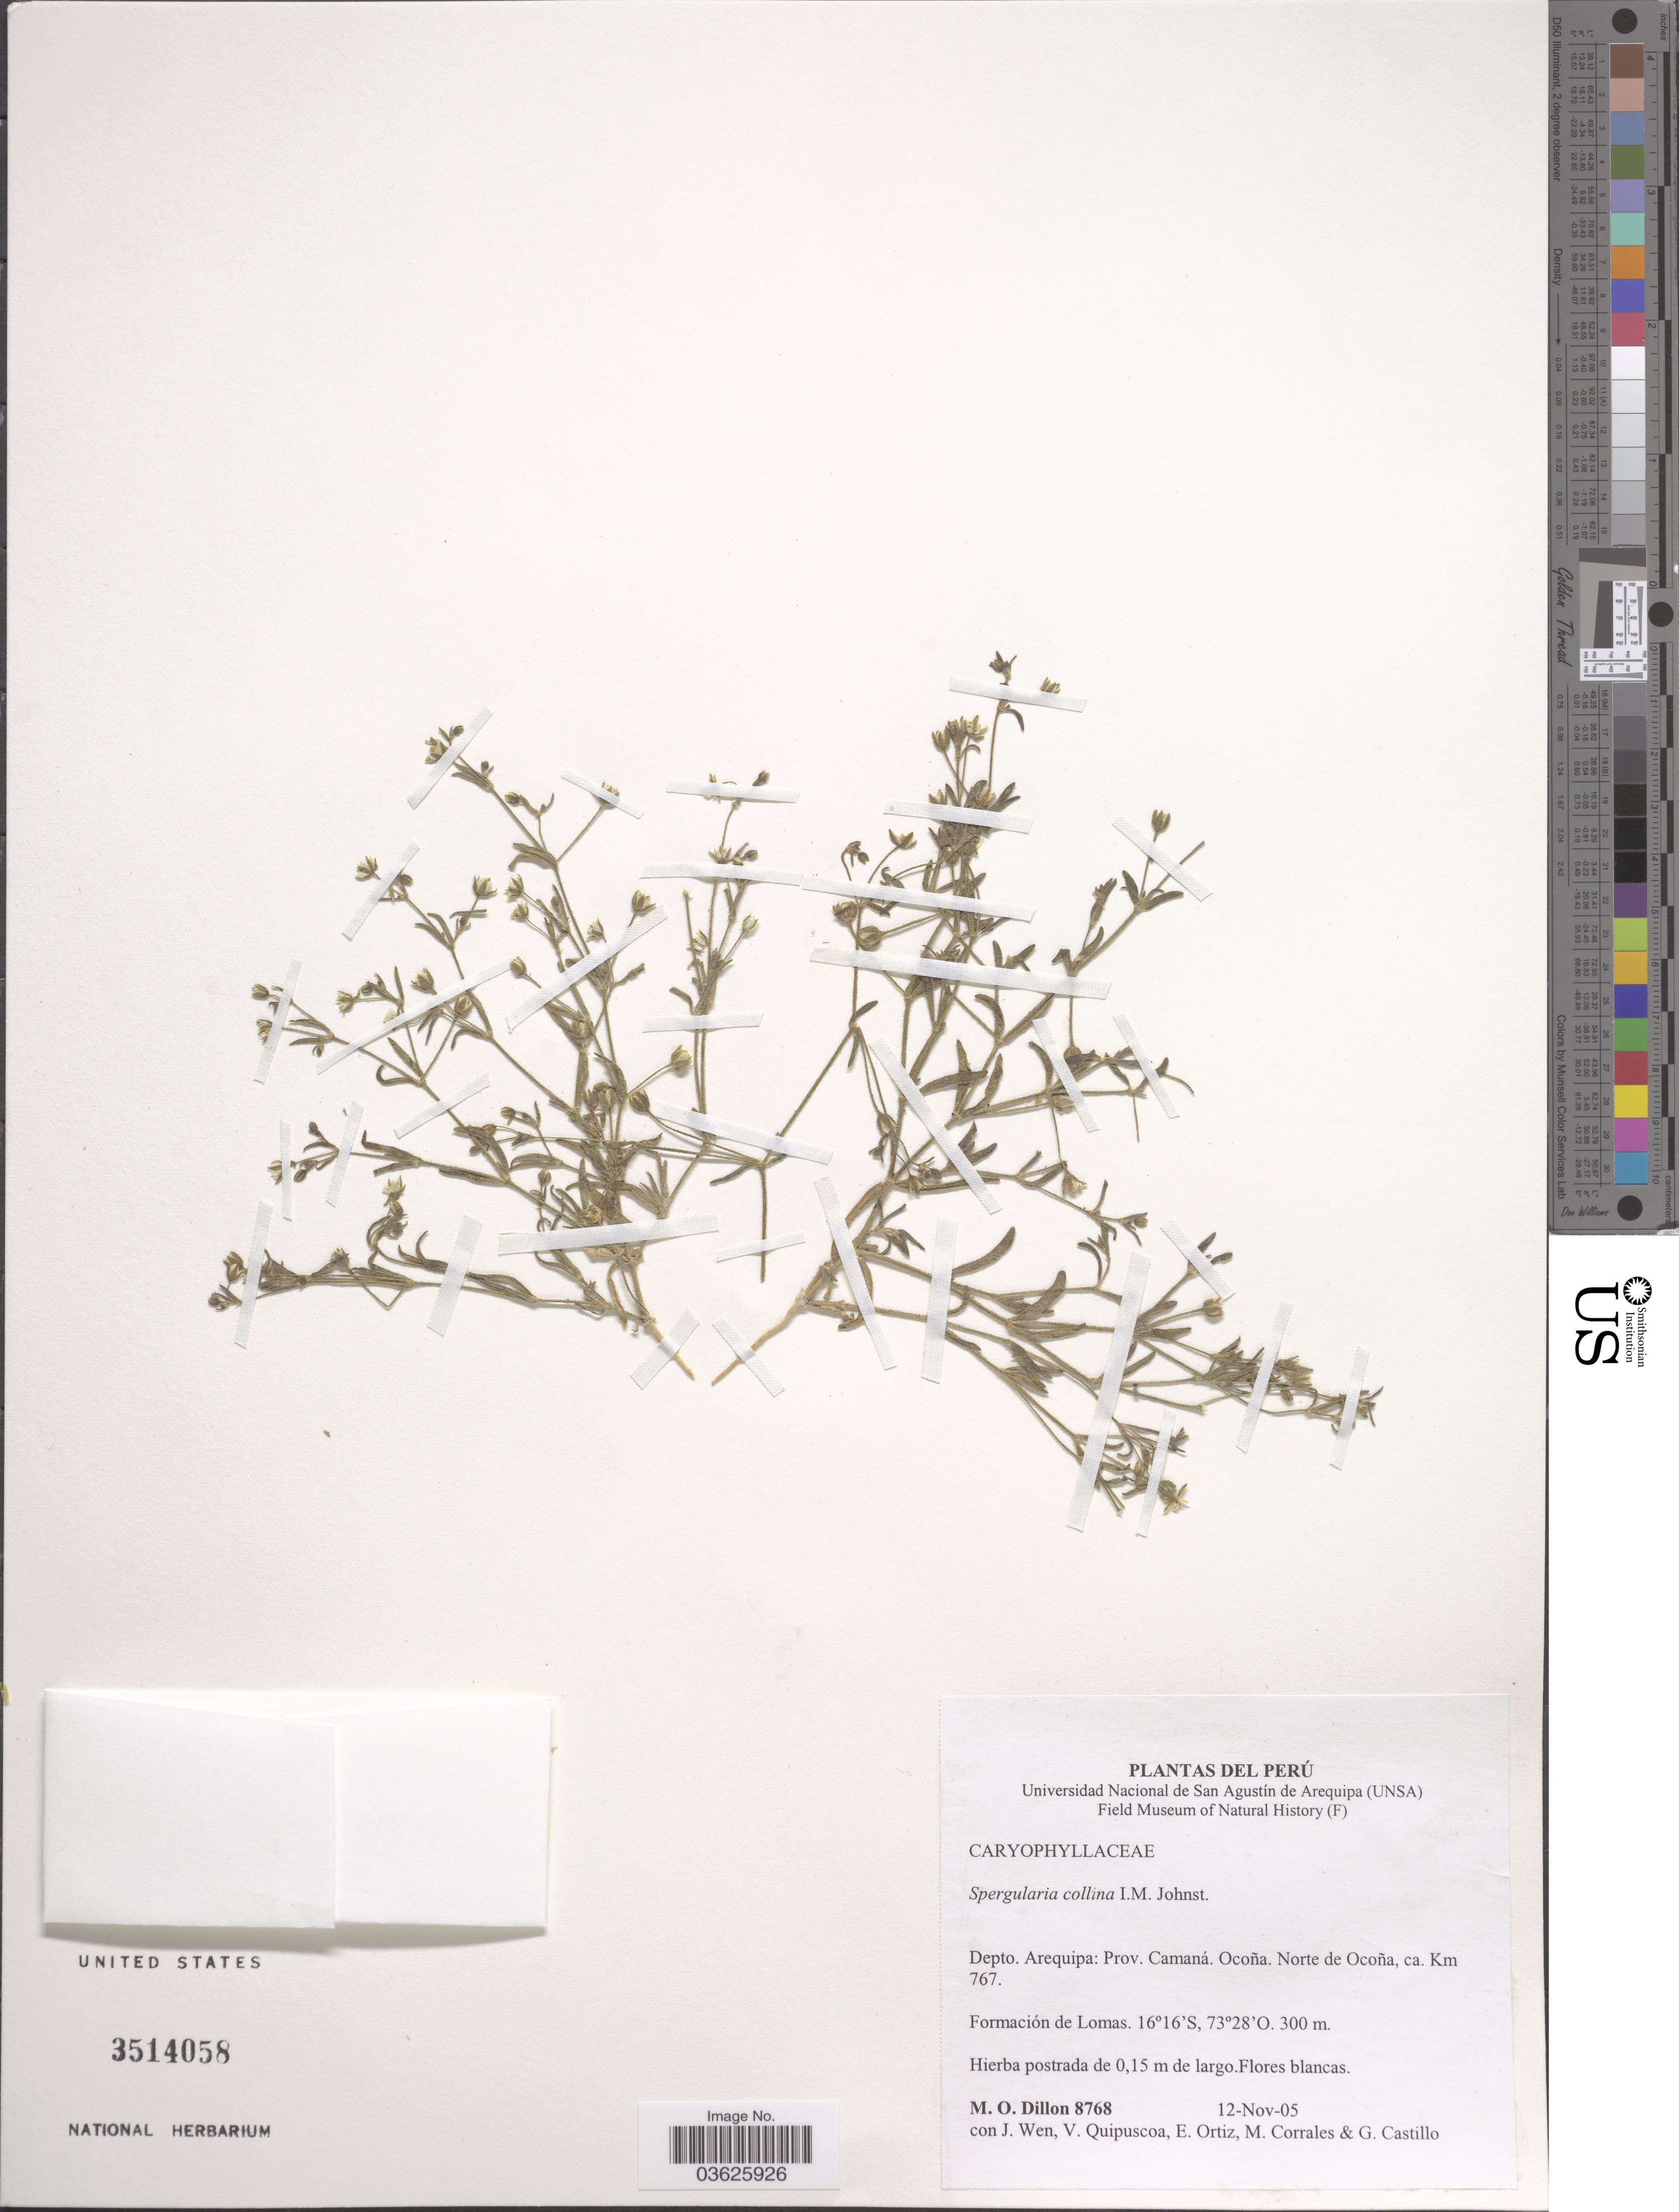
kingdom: Plantae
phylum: Tracheophyta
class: Magnoliopsida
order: Caryophyllales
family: Caryophyllaceae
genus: Spergularia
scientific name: Spergularia collina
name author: I.M. Johnst.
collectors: M. O. Dillon, J. Wen, V. Quipuscoa, E. Ortiz & et al.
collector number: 8768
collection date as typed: Transcribed d/m/y: 12/11/5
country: Peru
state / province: Arequipa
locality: Depto. Arequipa: Prov. Camaná. Ocoña. Norte de Ocoña, ca. Km 767.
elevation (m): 300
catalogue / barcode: US 3514058